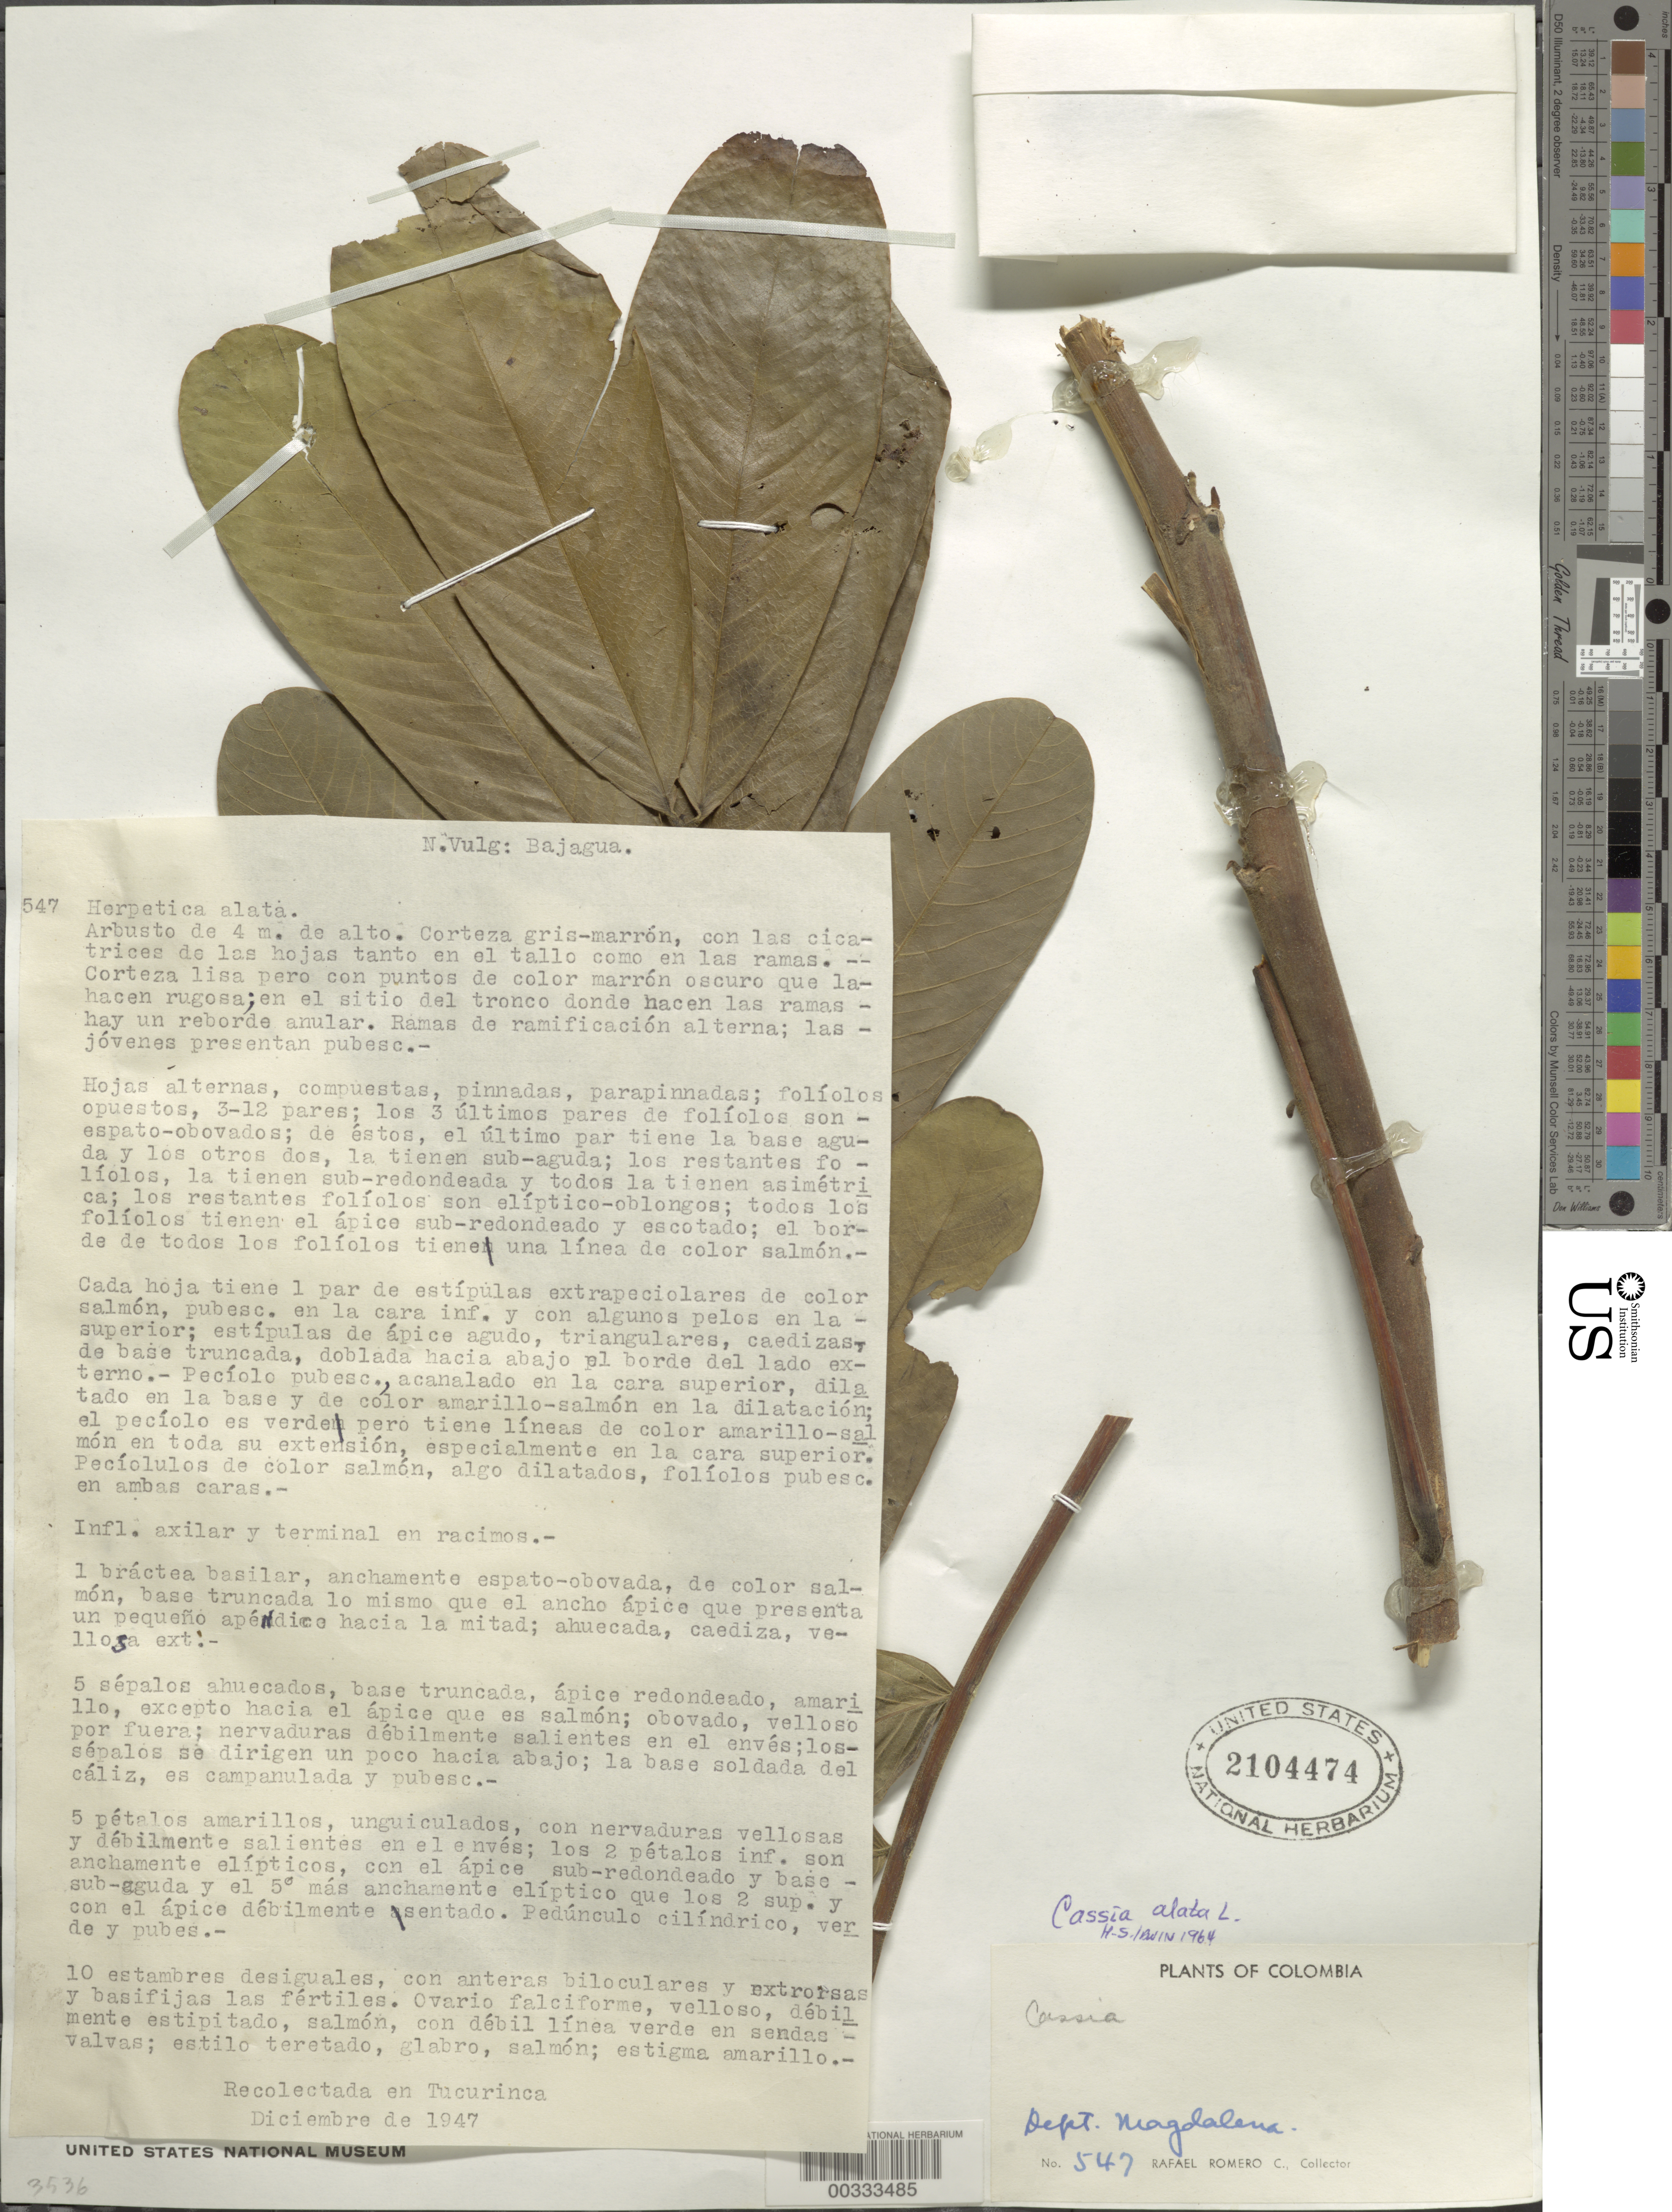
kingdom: Plantae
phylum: Tracheophyta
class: Magnoliopsida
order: Fabales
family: Fabaceae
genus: Senna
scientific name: Senna alata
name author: (L.) Roxb.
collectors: R. Romero Castañeda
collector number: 547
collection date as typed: Dec 1947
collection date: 1947-12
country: Colombia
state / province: Magdalena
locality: Tucurinca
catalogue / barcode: US 2104474